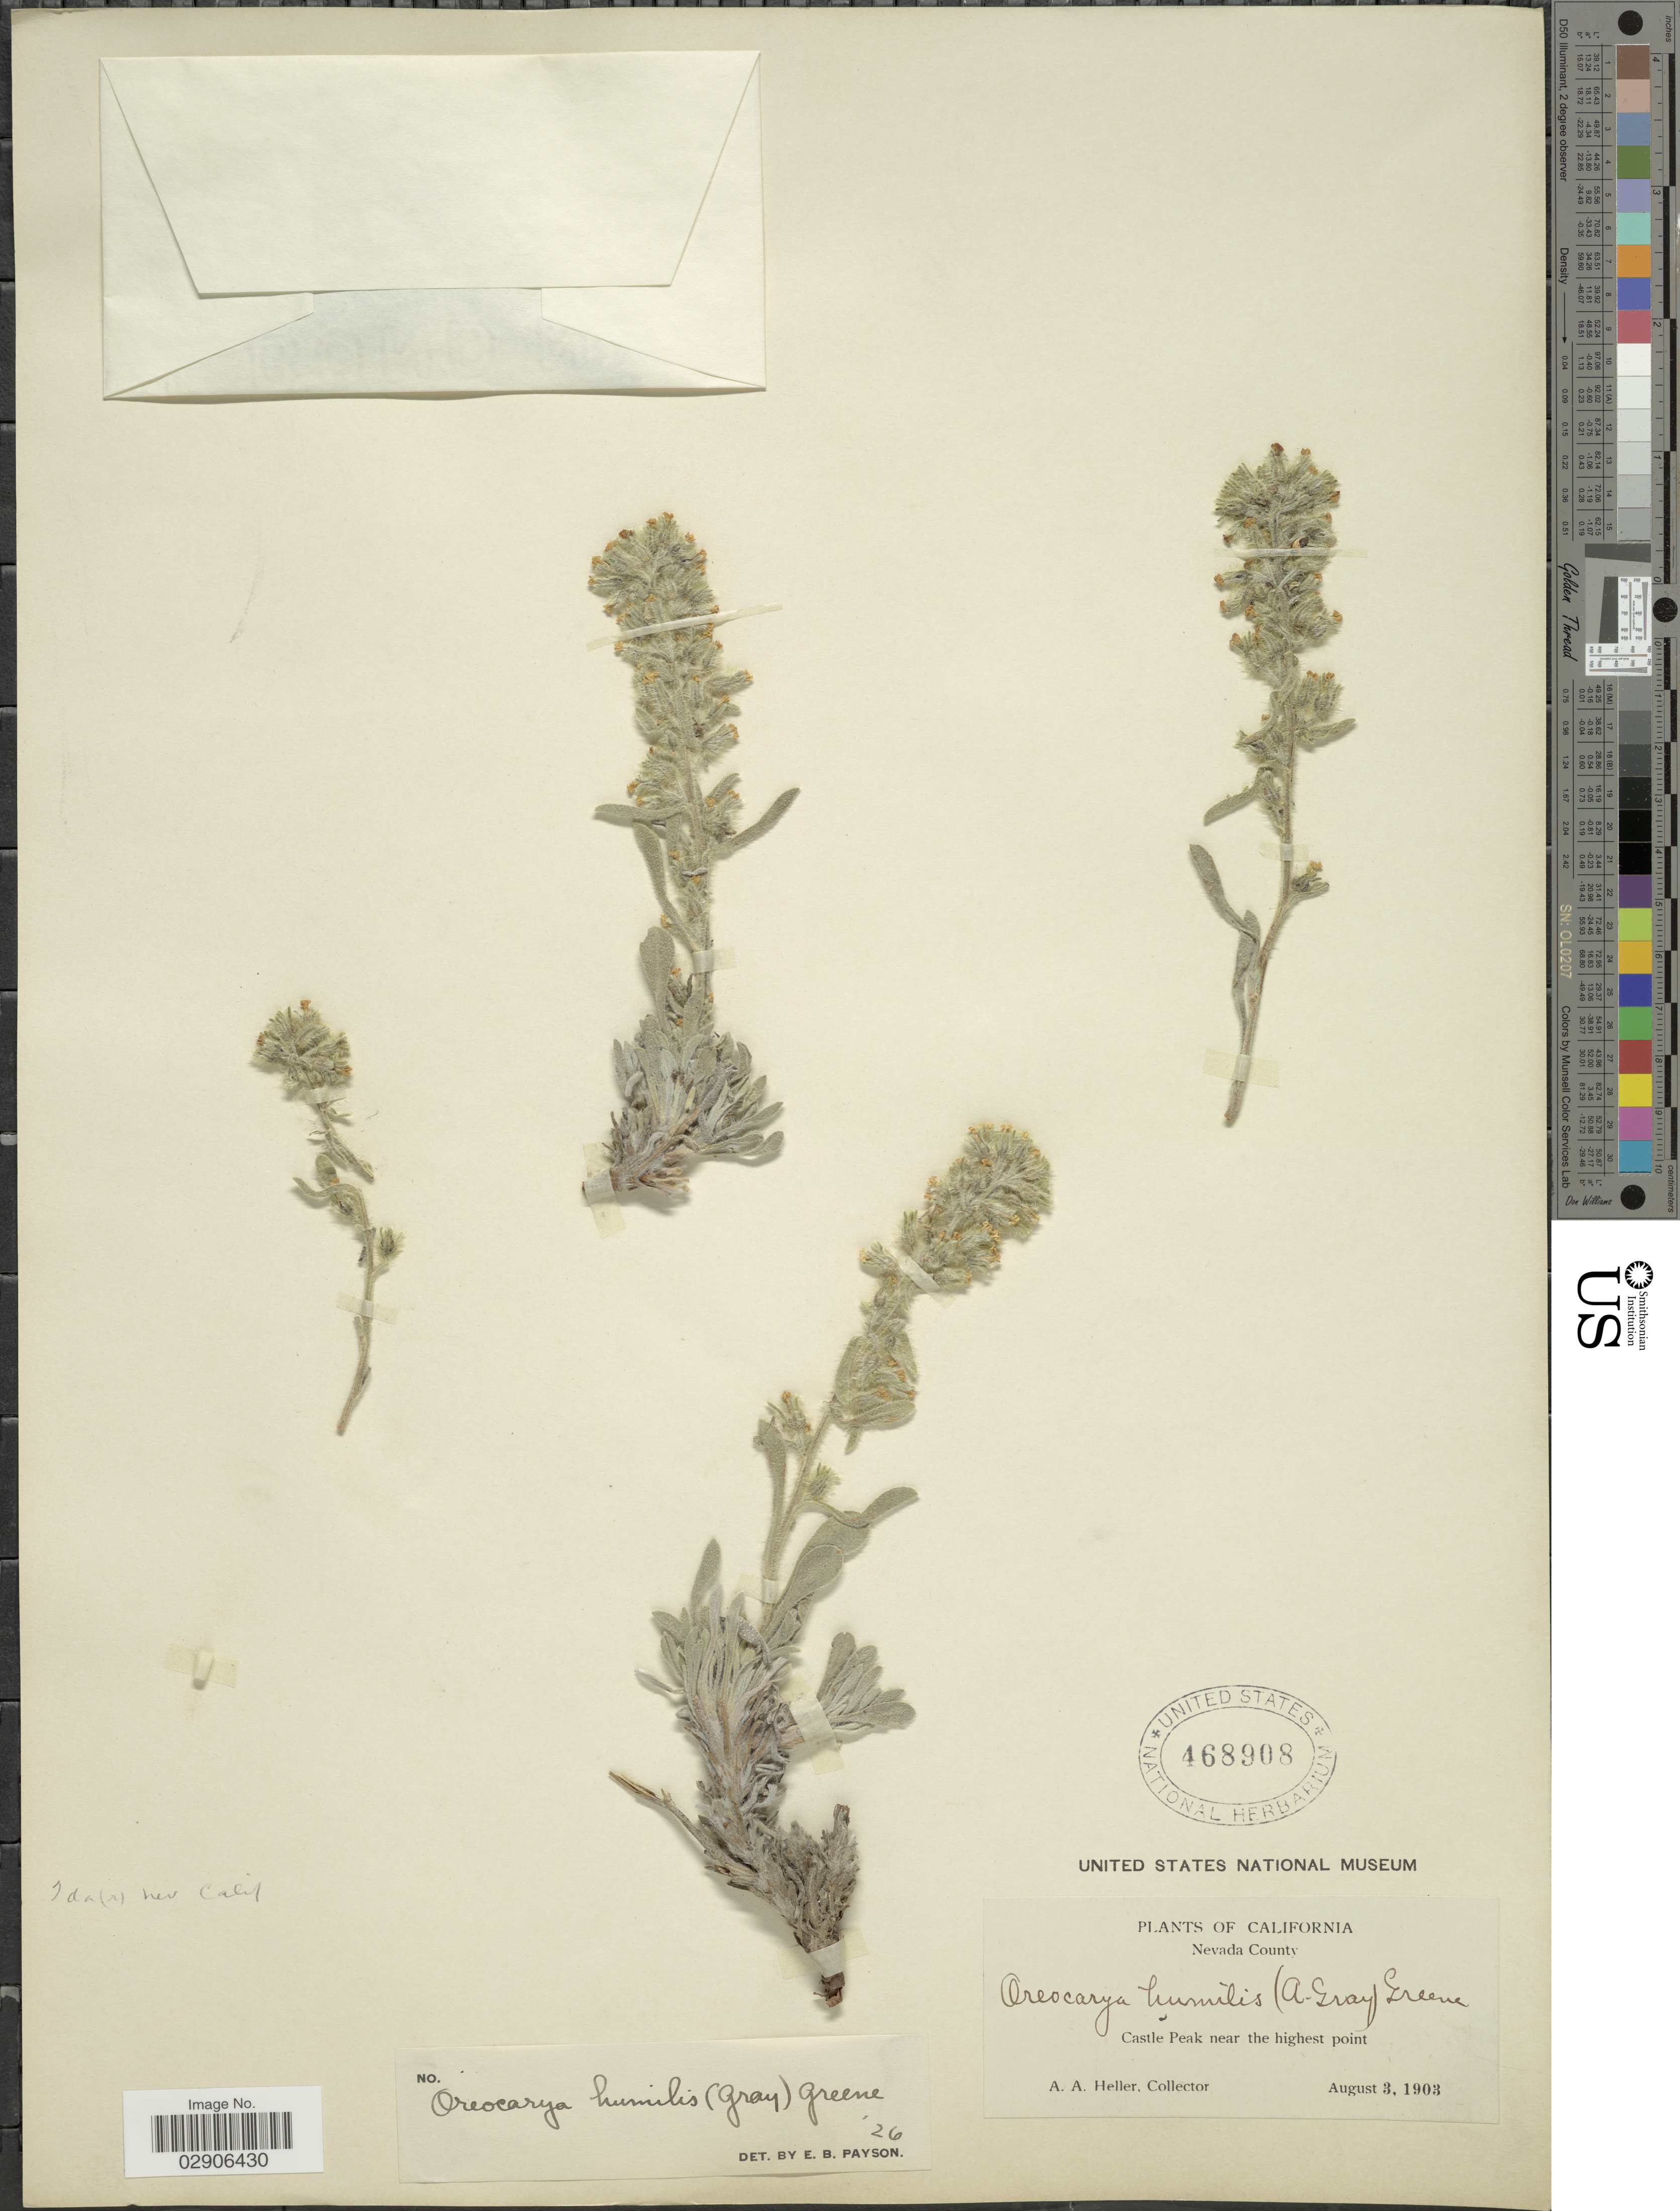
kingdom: Plantae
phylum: Tracheophyta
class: Magnoliopsida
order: Boraginales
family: Boraginaceae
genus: Oreocarya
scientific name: Oreocarya humilis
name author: (A. Gray) Greene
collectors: A. A. Heller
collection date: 1903-08-03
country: United States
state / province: California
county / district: Nevada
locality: Nevada County. Castle Peak near the highest point.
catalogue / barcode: US 468908